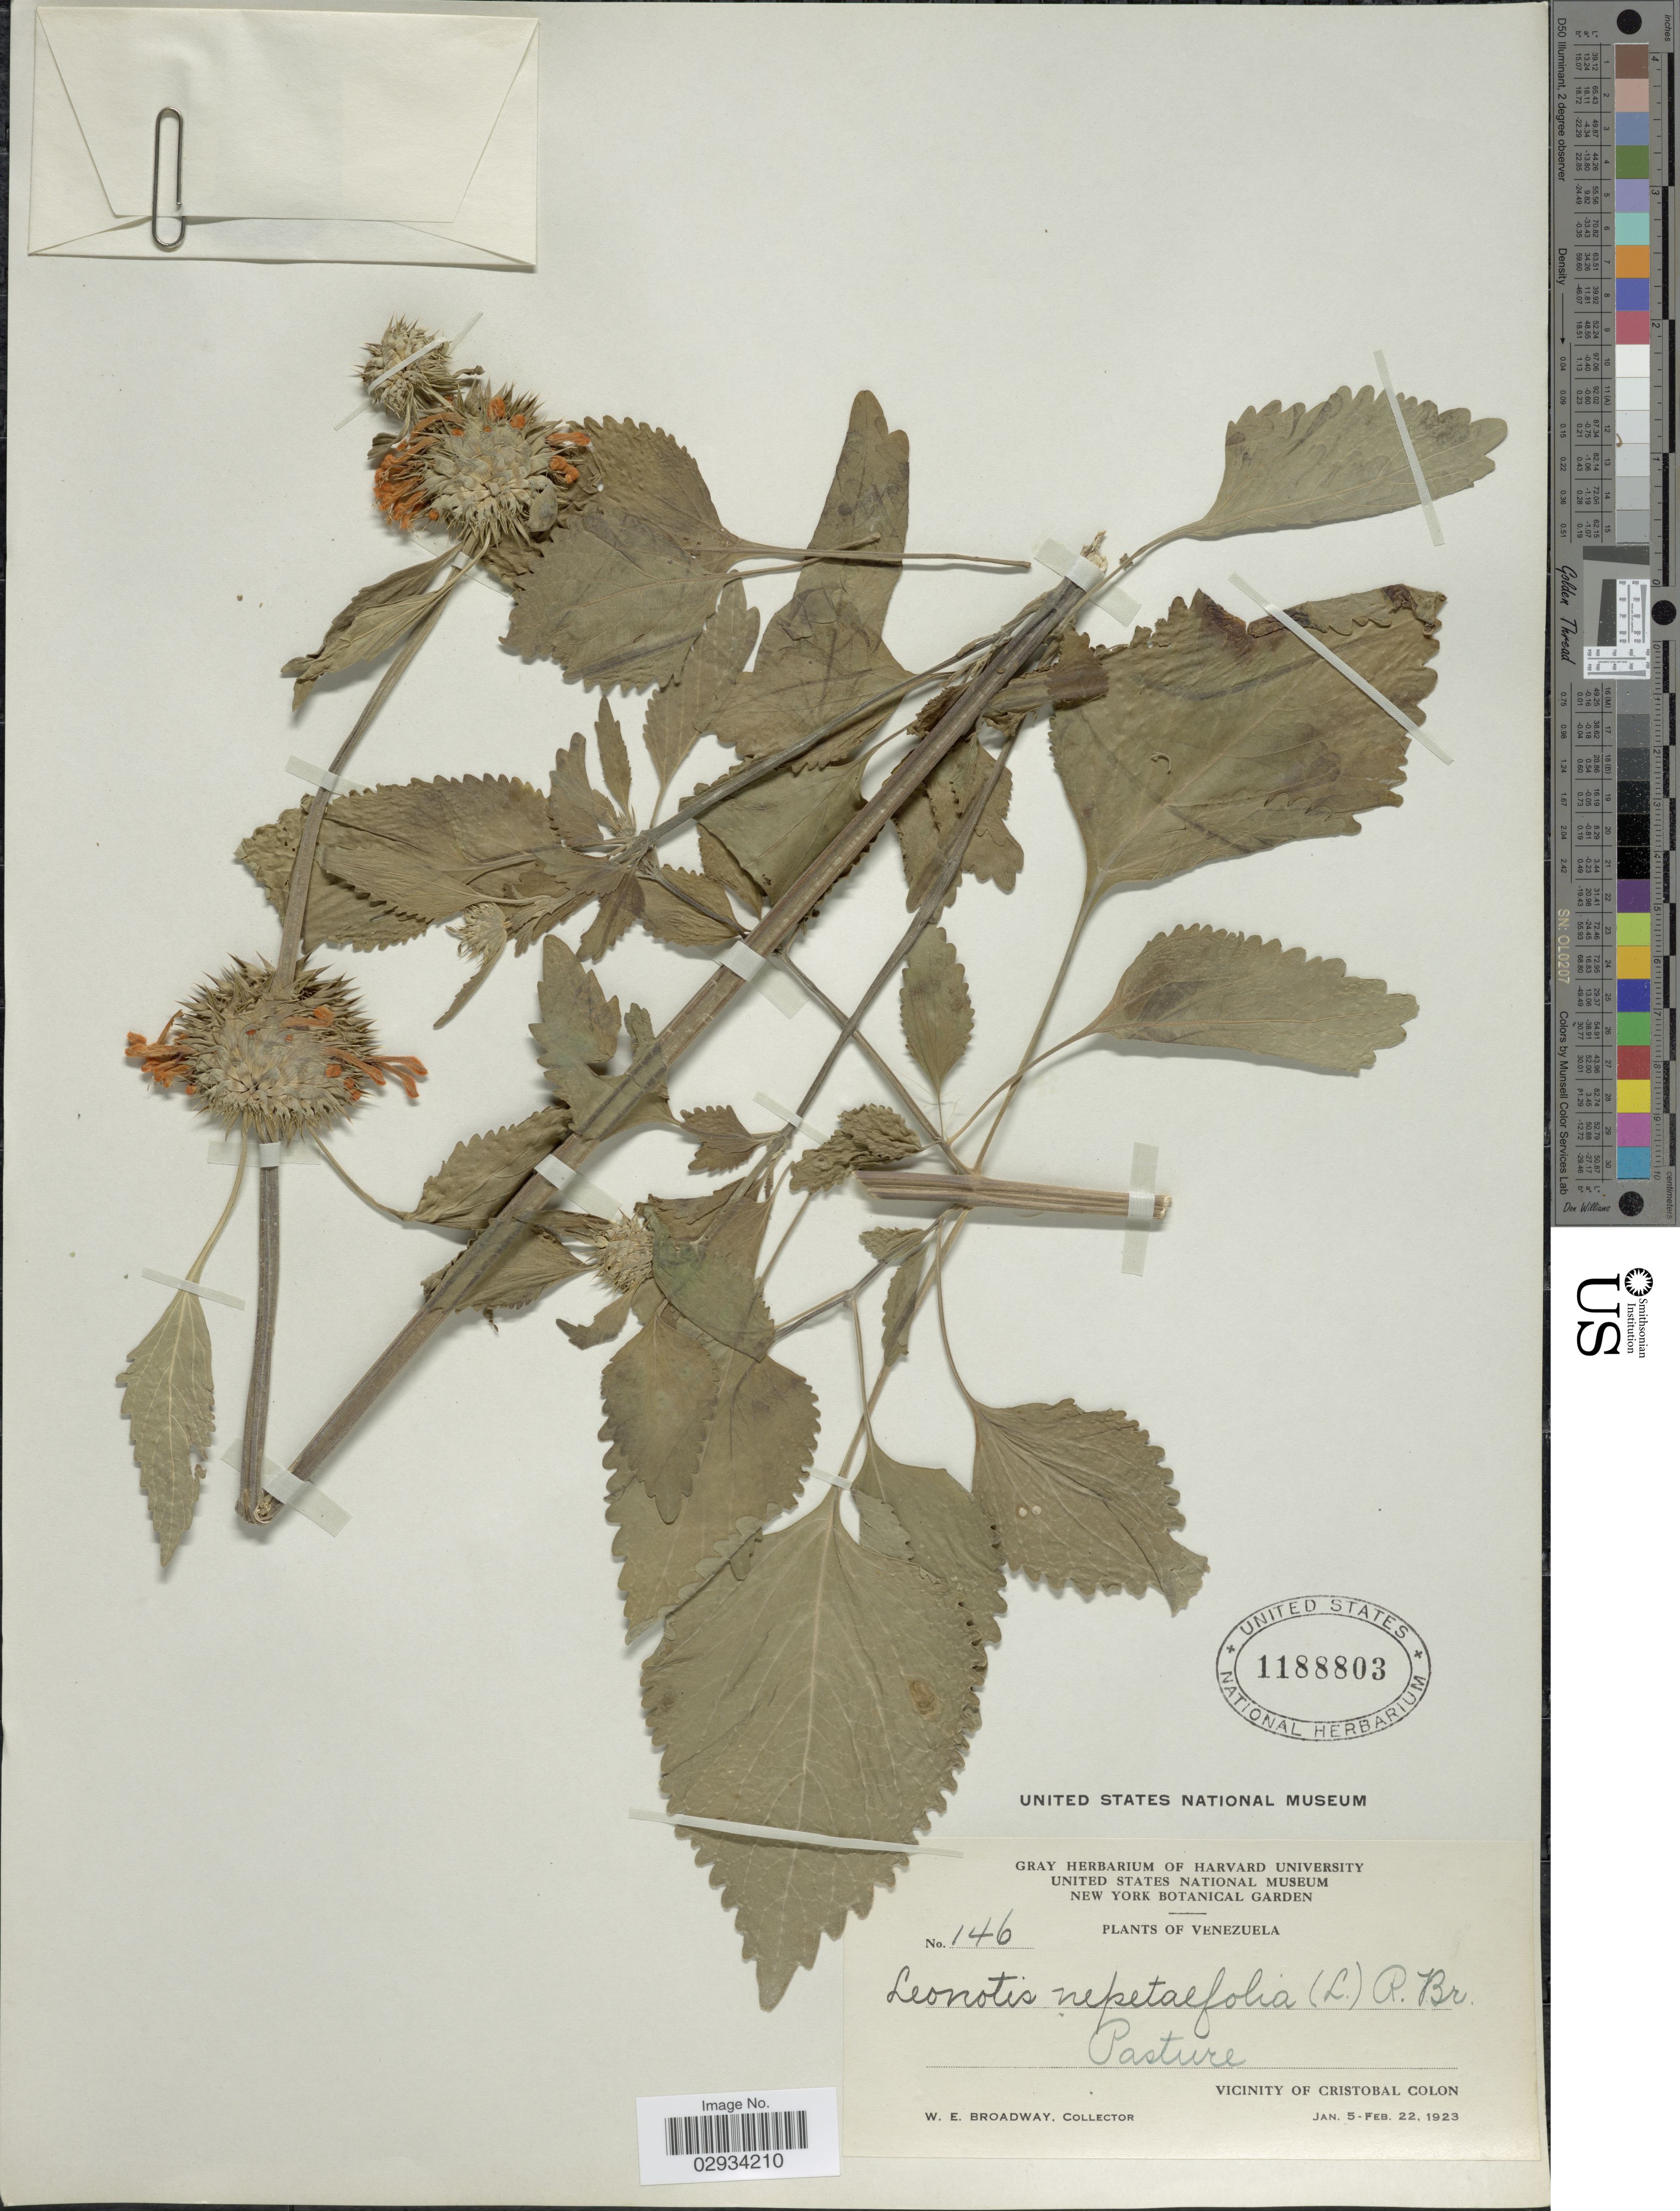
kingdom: Plantae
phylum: Tracheophyta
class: Magnoliopsida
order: Lamiales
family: Lamiaceae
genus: Leonotis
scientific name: Leonotis nepetifolia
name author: (L.) R. Br.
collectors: W. E. Broadway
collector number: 146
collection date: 1923-01-05/1923-02-22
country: Venezuela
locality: Vicinity of Cristobal Colon.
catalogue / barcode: US 1188803